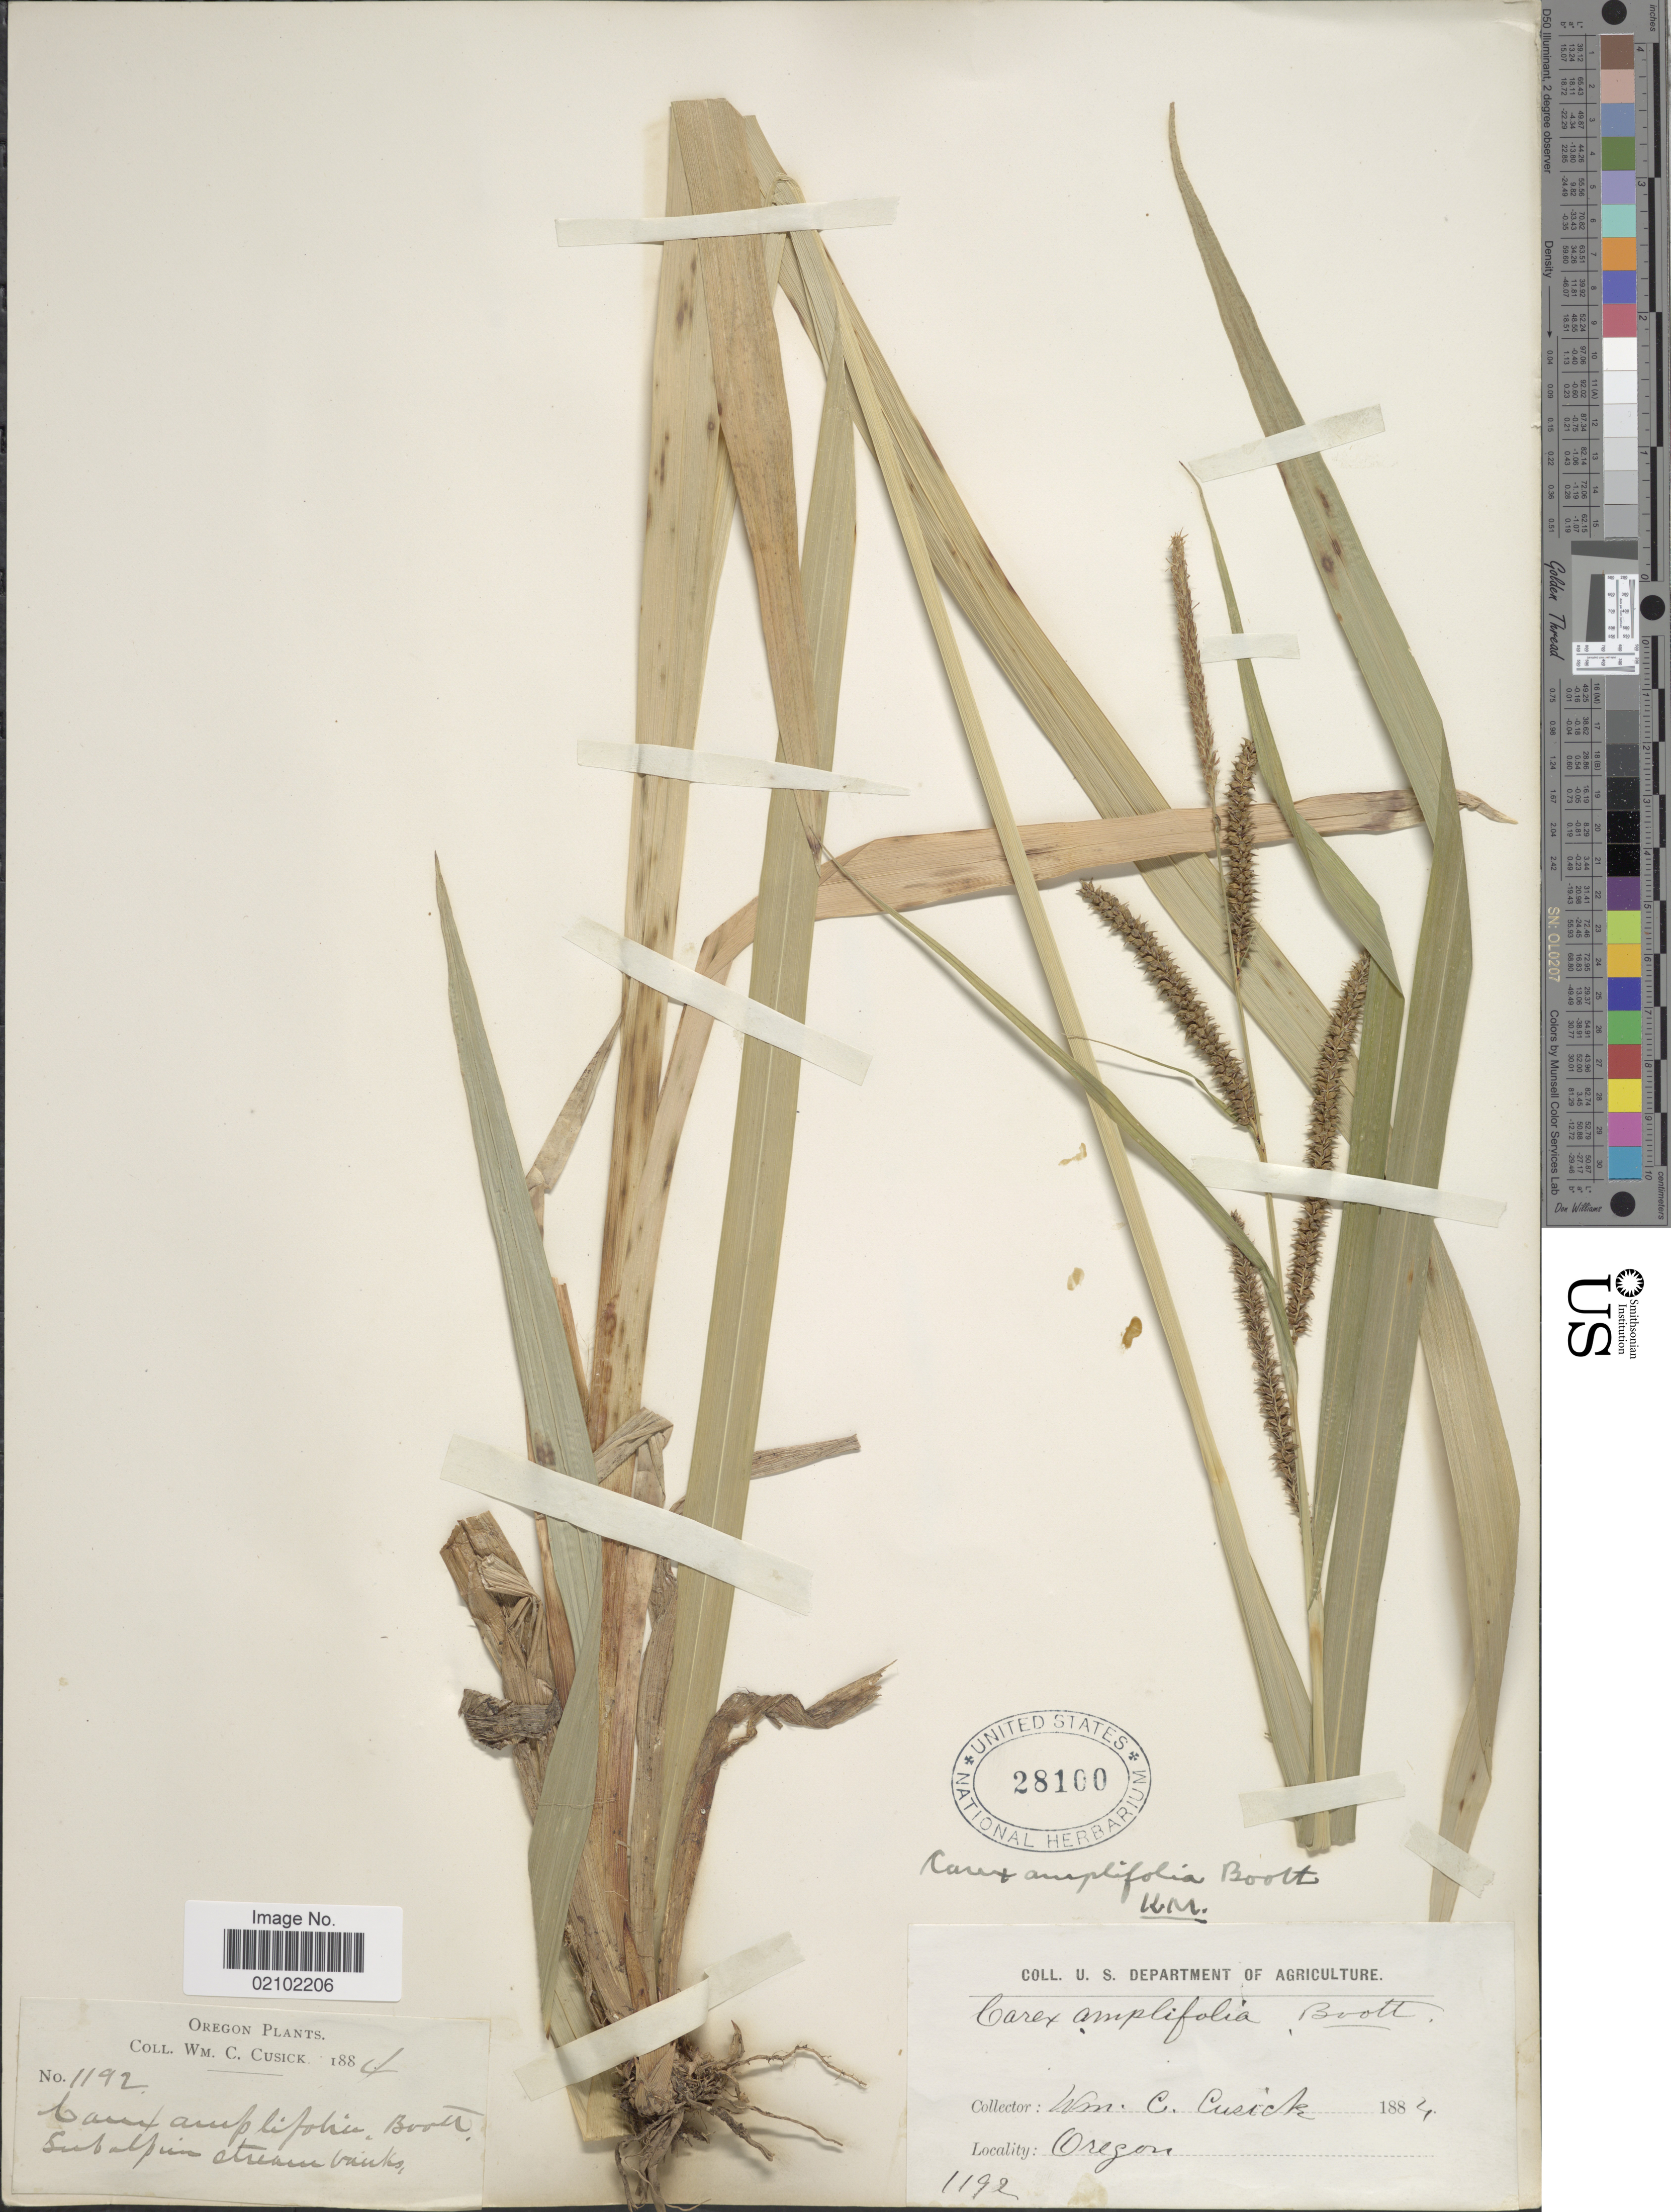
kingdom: Plantae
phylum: Tracheophyta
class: Liliopsida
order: Poales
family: Cyperaceae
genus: Carex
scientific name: Carex amplifolia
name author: Boott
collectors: W. C. Cusick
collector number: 1192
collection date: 1884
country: United States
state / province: Oregon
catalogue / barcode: US 28100